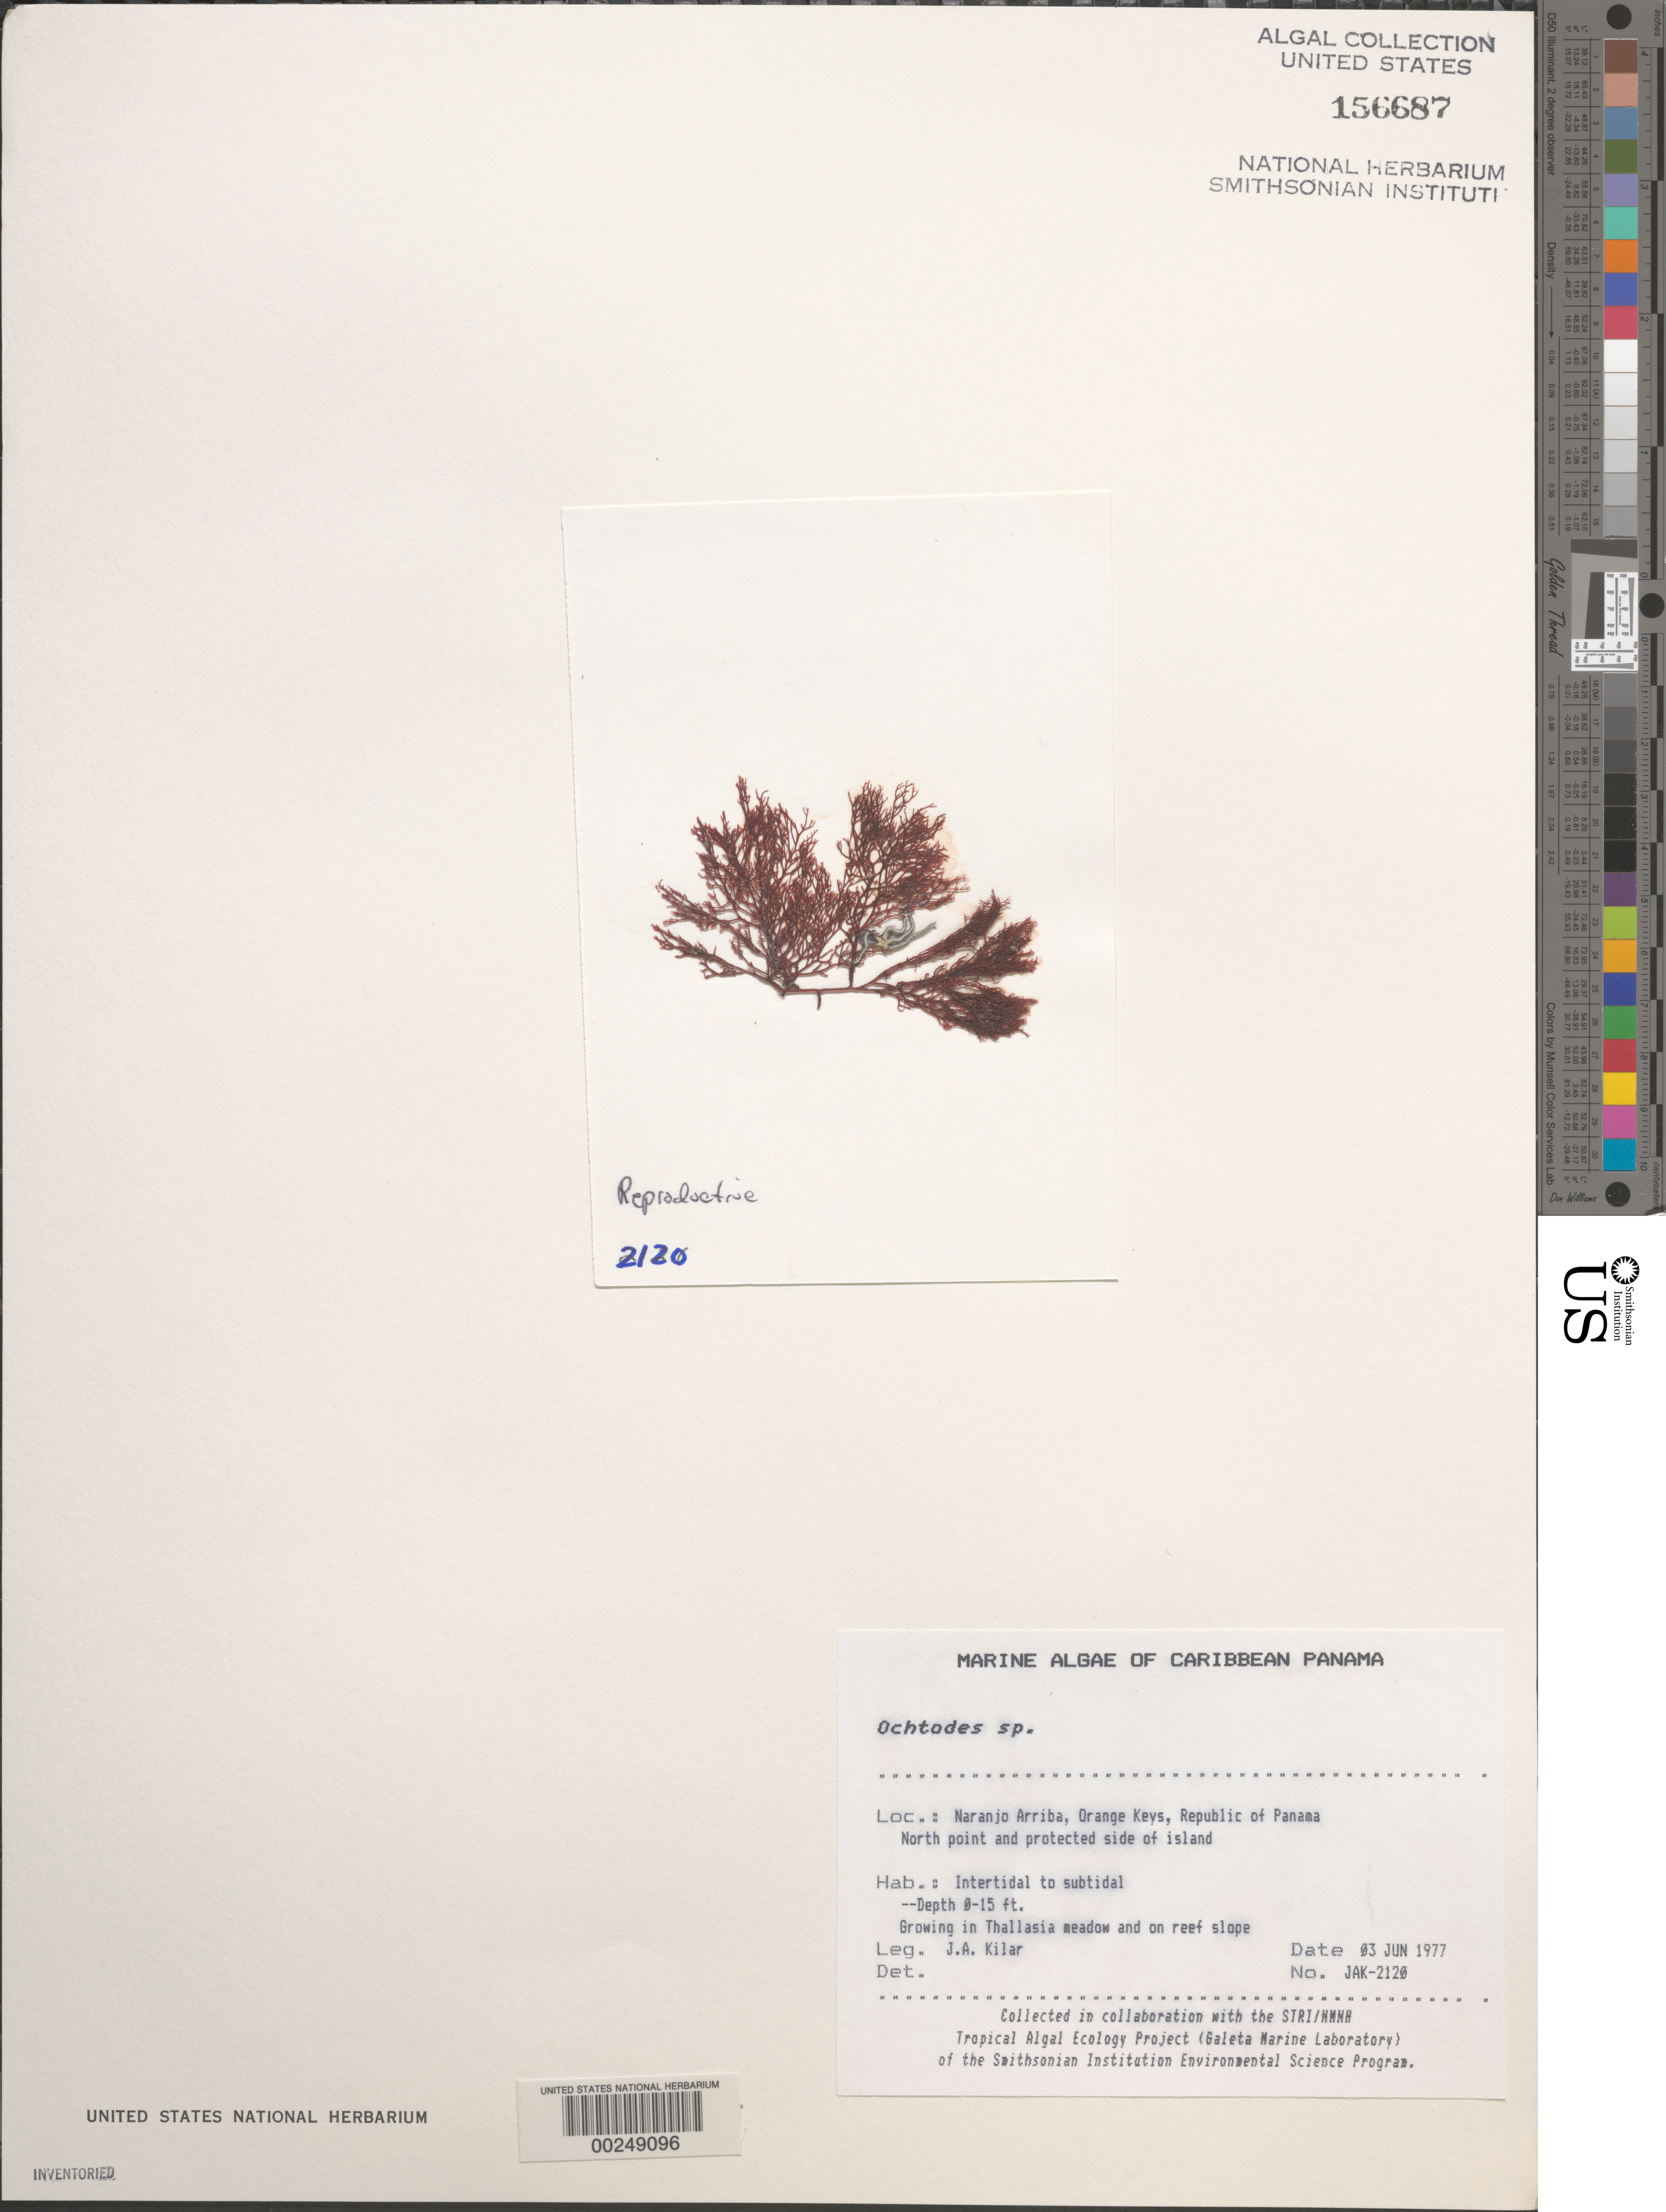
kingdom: Plantae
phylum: Rhodophyta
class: Florideophyceae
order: Gigartinales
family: Rhizophyllidaceae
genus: Ochtodes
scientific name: Ochtodes sp.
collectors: J. A. Kilar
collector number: JAK-2120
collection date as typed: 03 Jun 1977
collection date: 1977-06-03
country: Panama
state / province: Colón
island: Naranjo Arriba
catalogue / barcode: US 156687